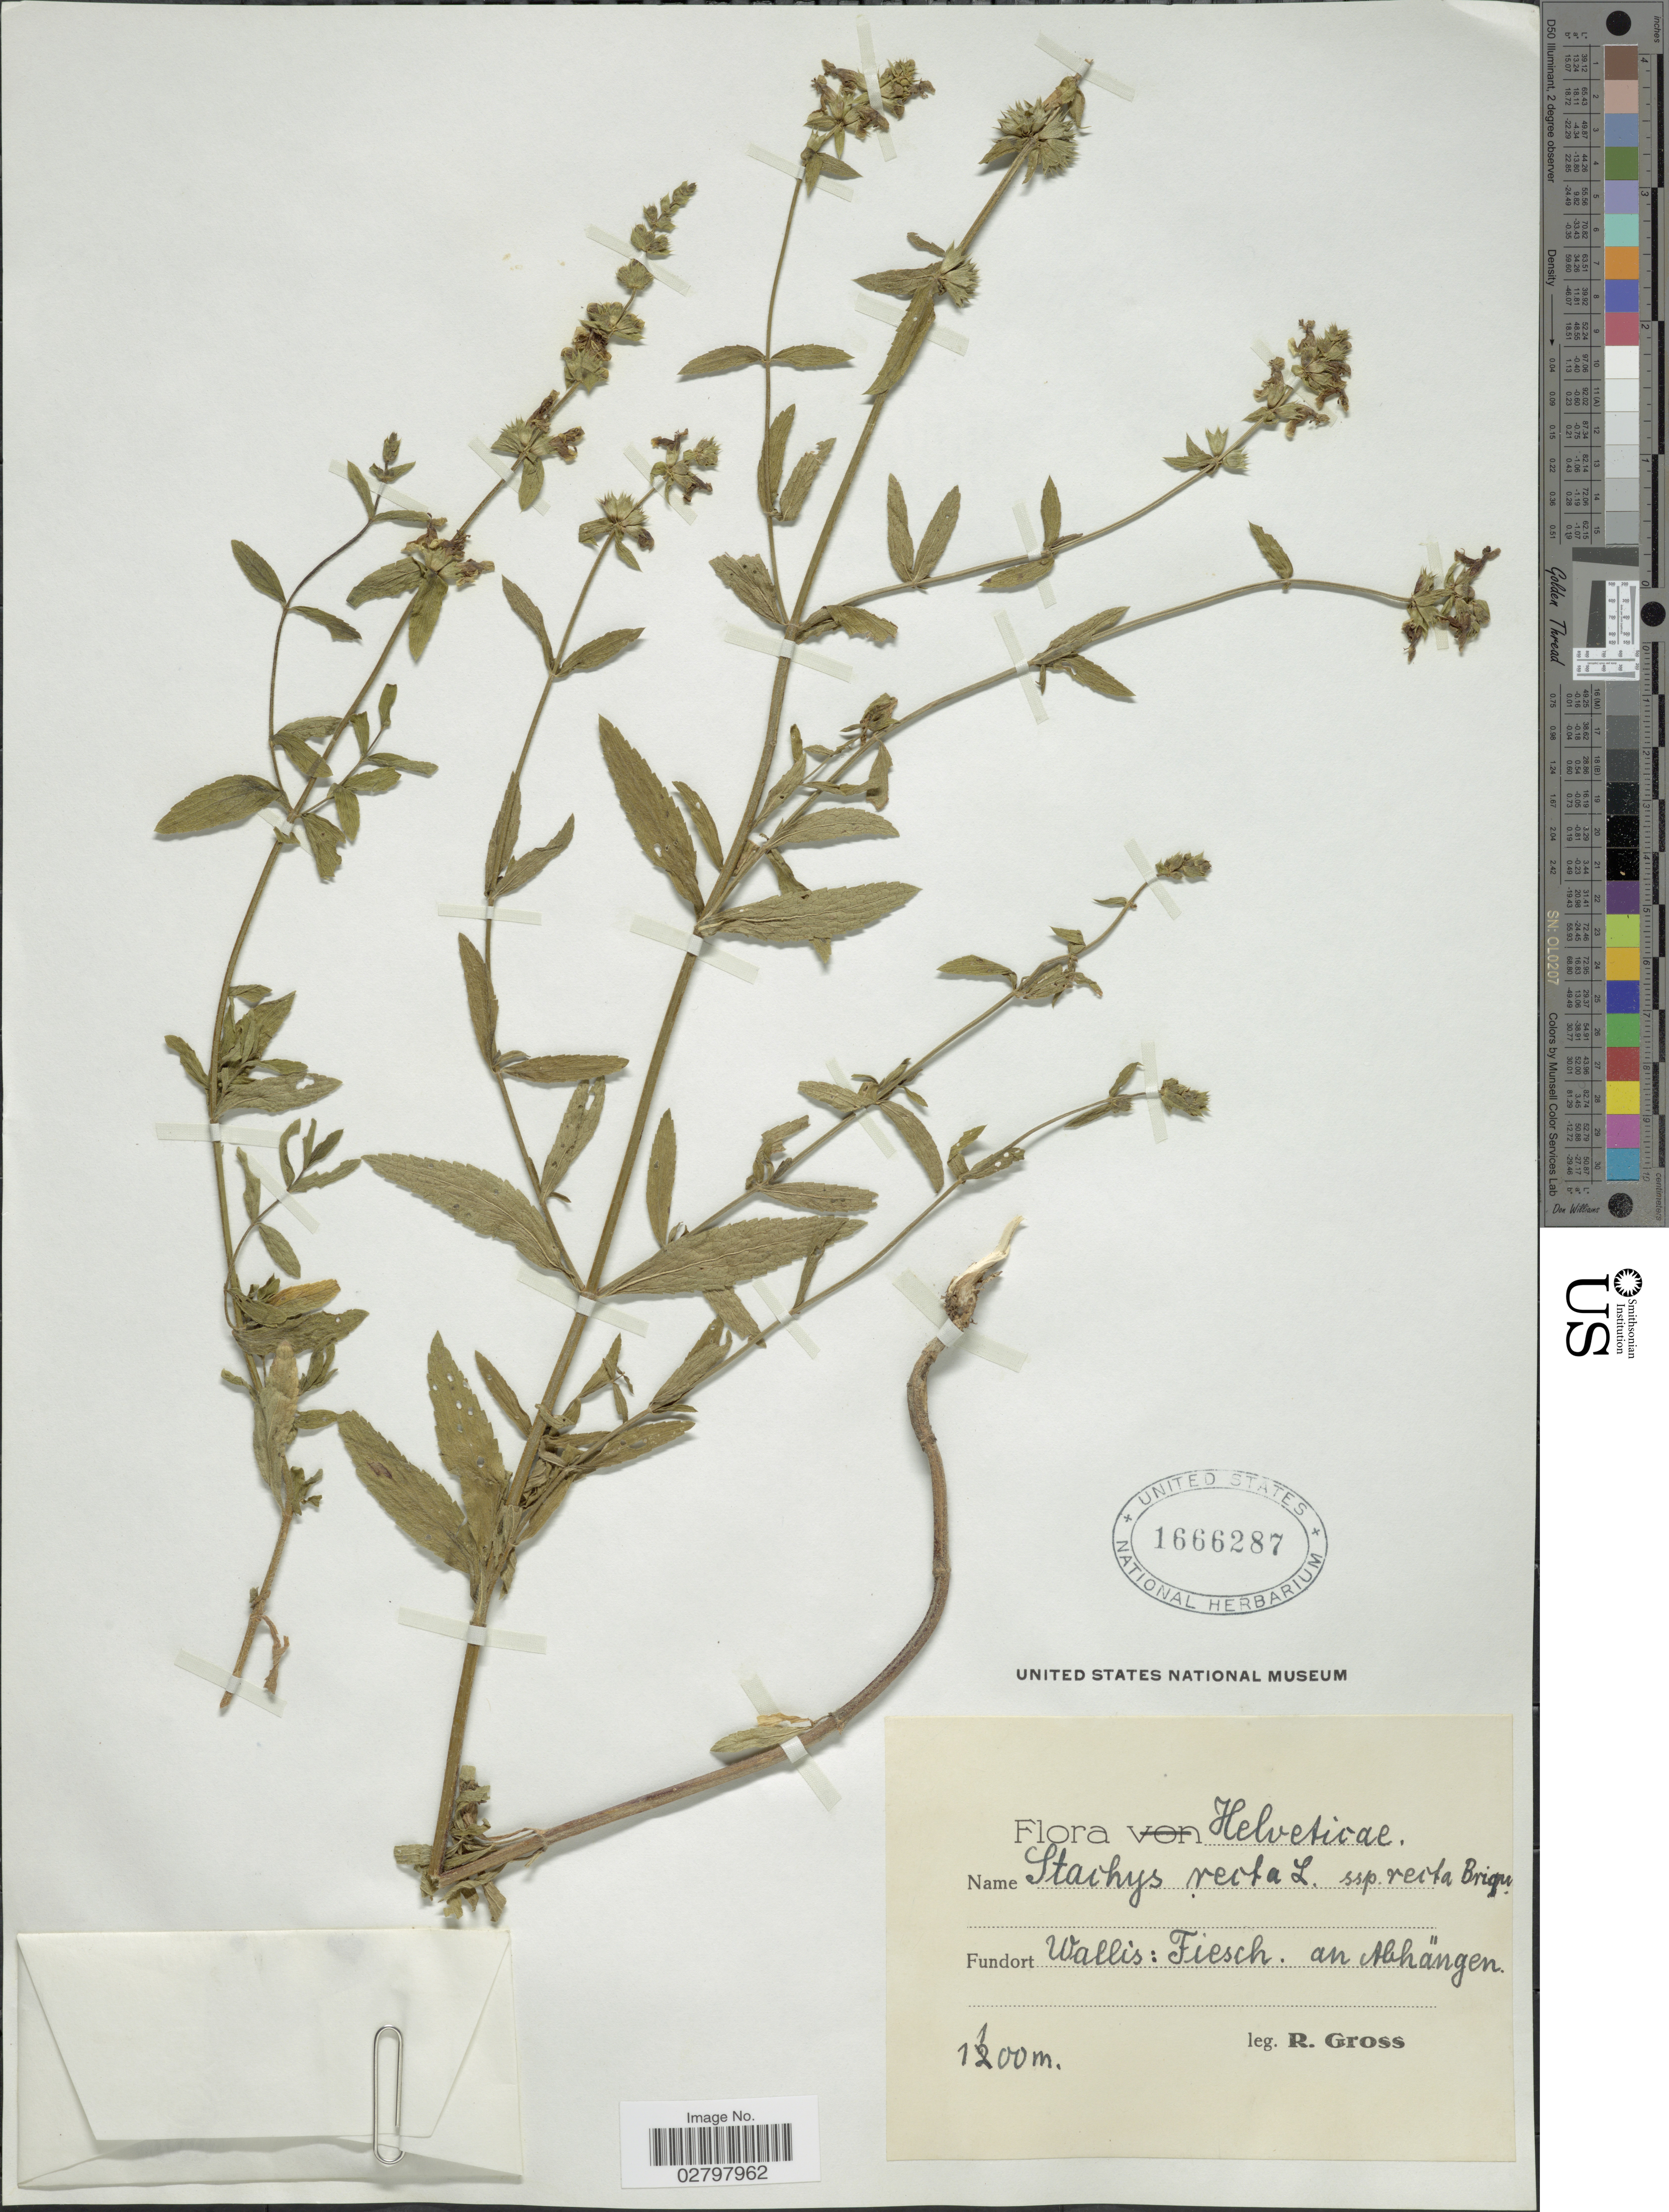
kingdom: Plantae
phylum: Tracheophyta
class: Magnoliopsida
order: Lamiales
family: Lamiaceae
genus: Stachys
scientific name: Stachys recta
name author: L.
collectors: R. Gross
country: Switzerland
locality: Helveticae, Fundort Wallis: Fiesch. an Abhängen.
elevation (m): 1100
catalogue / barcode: US 1666287